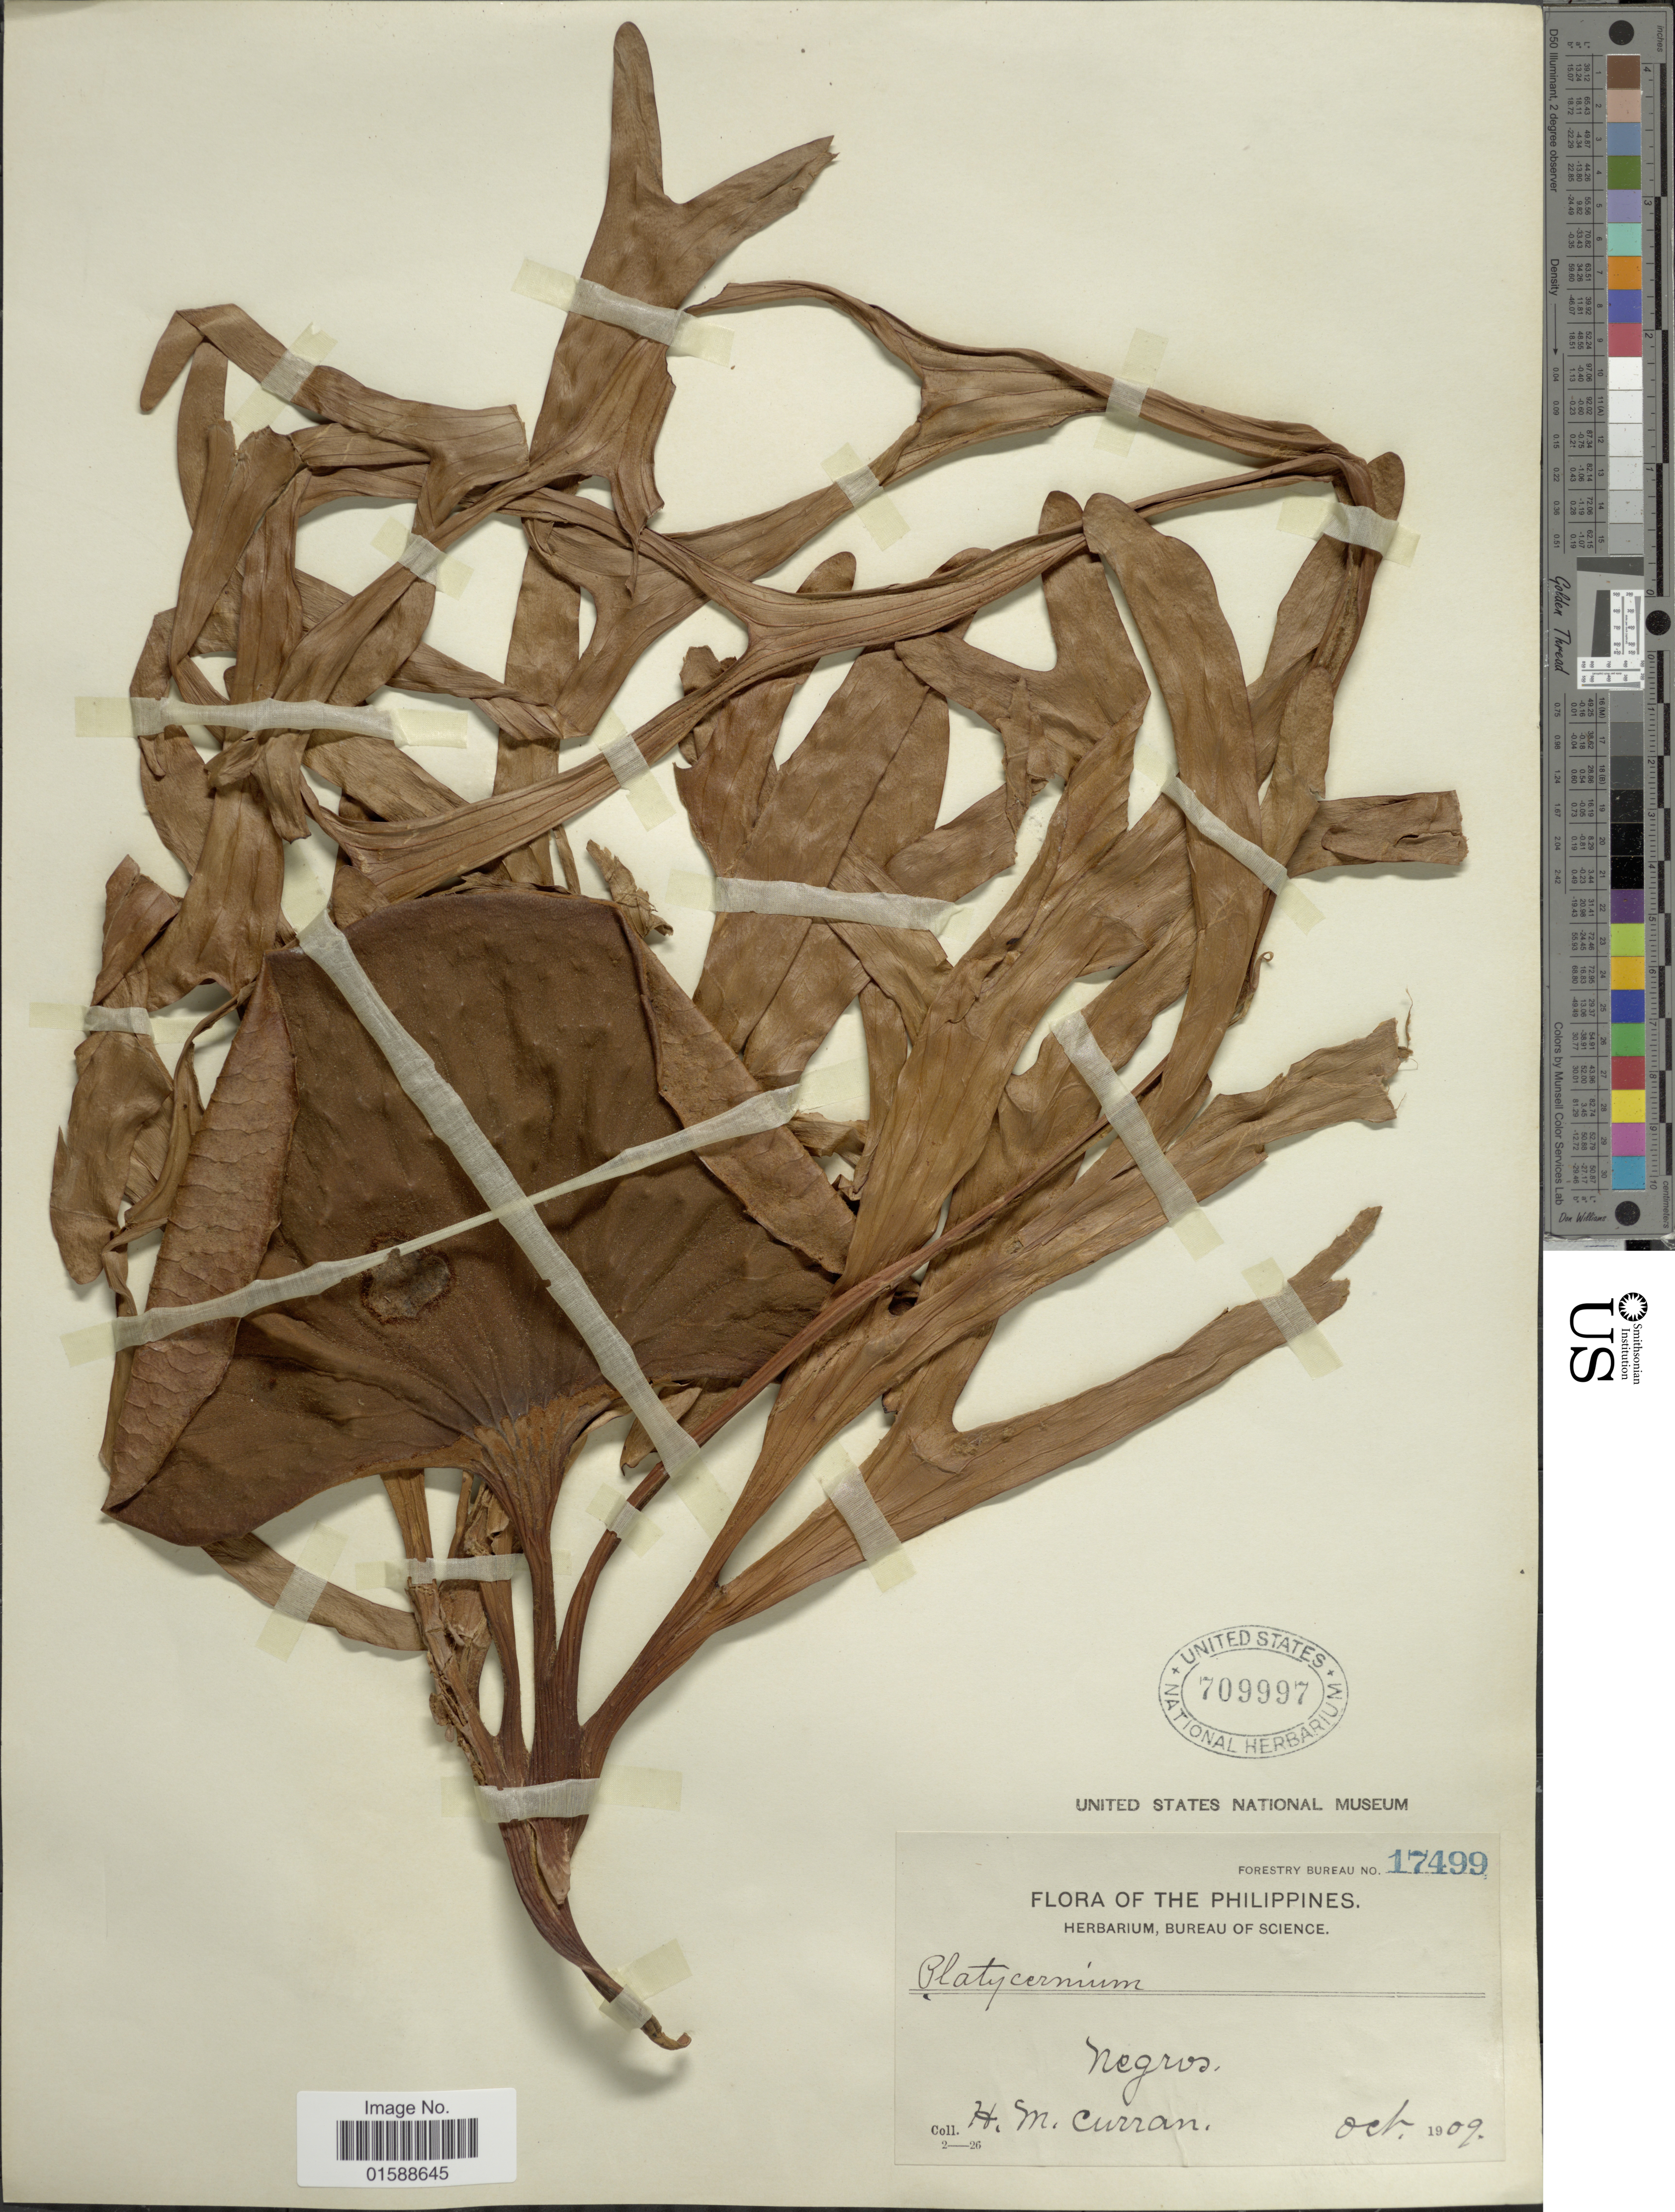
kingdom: Plantae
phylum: Tracheophyta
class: Polypodiopsida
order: Polypodiales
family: Polypodiaceae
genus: Platycerium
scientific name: Platycerium coronarium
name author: (K.D. Koenig ex O.F. Müll.) Desv.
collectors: H. M. Curran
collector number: Forestry Bureau 17499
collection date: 1909-10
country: Philippines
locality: Negros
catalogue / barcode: US 709997